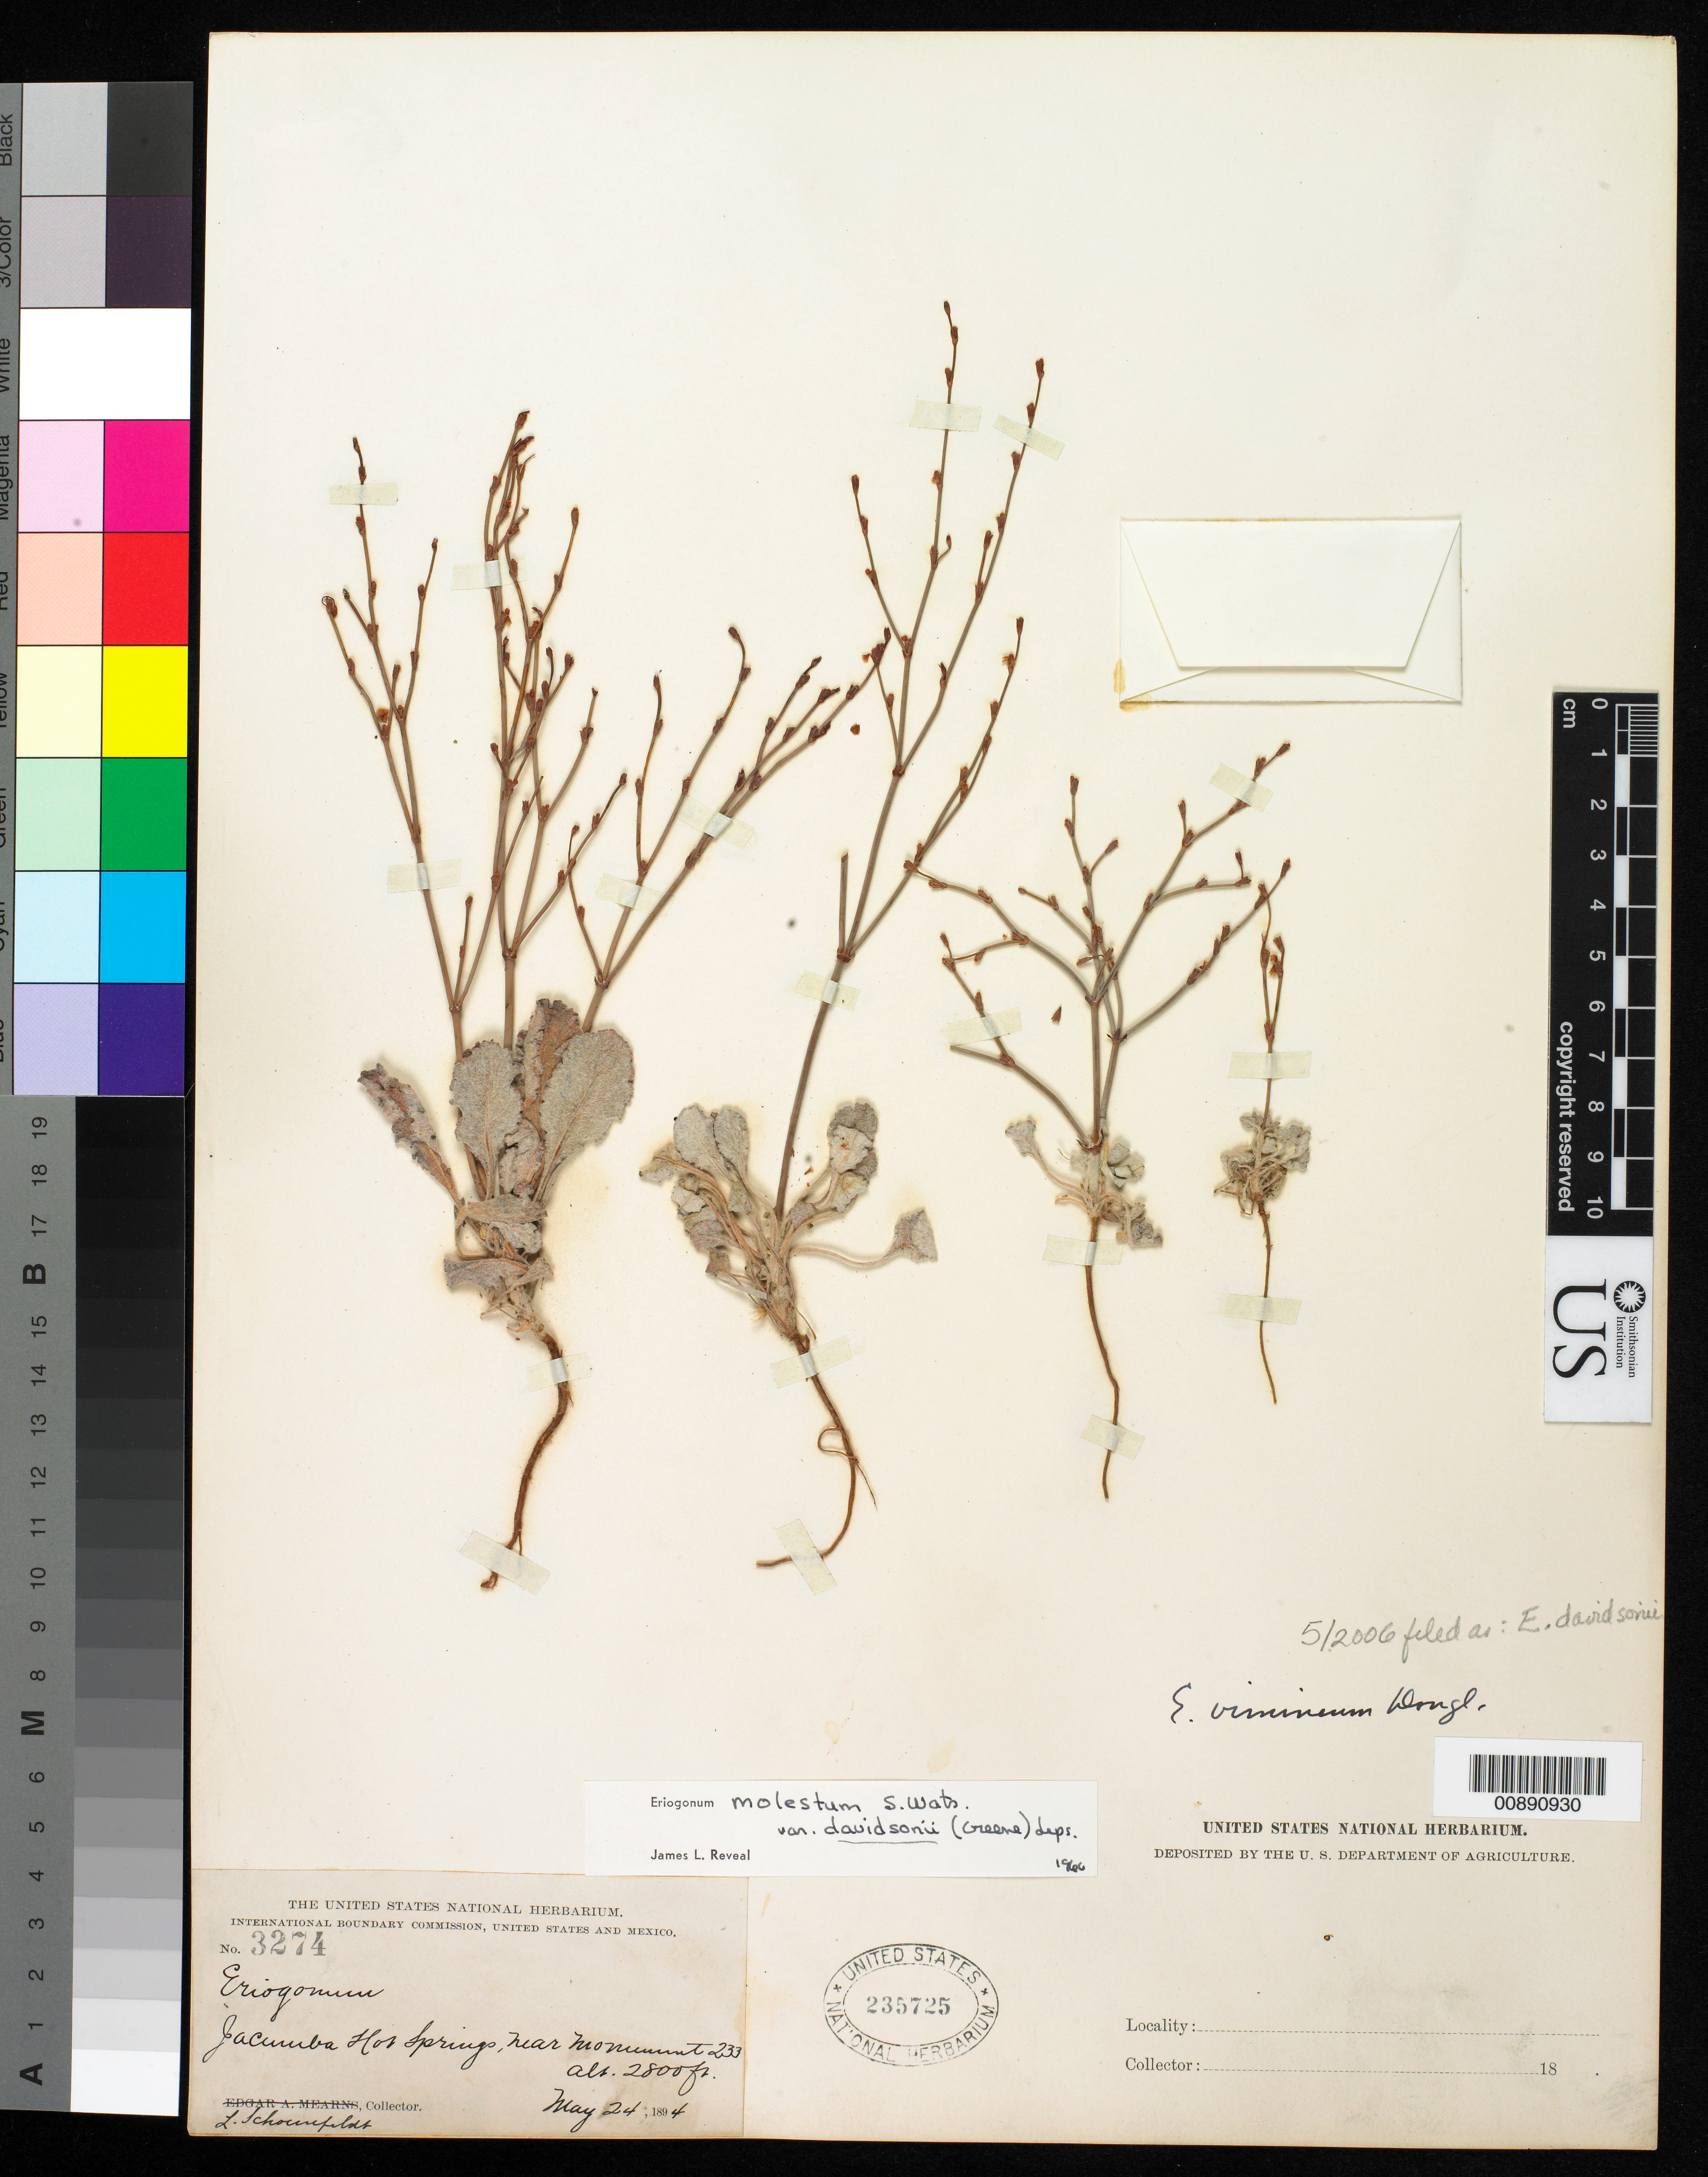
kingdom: Plantae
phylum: Tracheophyta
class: Magnoliopsida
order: Caryophyllales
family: Polygonaceae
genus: Eriogonum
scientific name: Eriogonum davidsonii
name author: Greene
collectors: L. Schoenfeldt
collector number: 3274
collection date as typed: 24 May 1894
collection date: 1894-05-24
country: United States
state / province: California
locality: Jacumba Hot Springs, near Monument 233.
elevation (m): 853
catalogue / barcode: US 235725